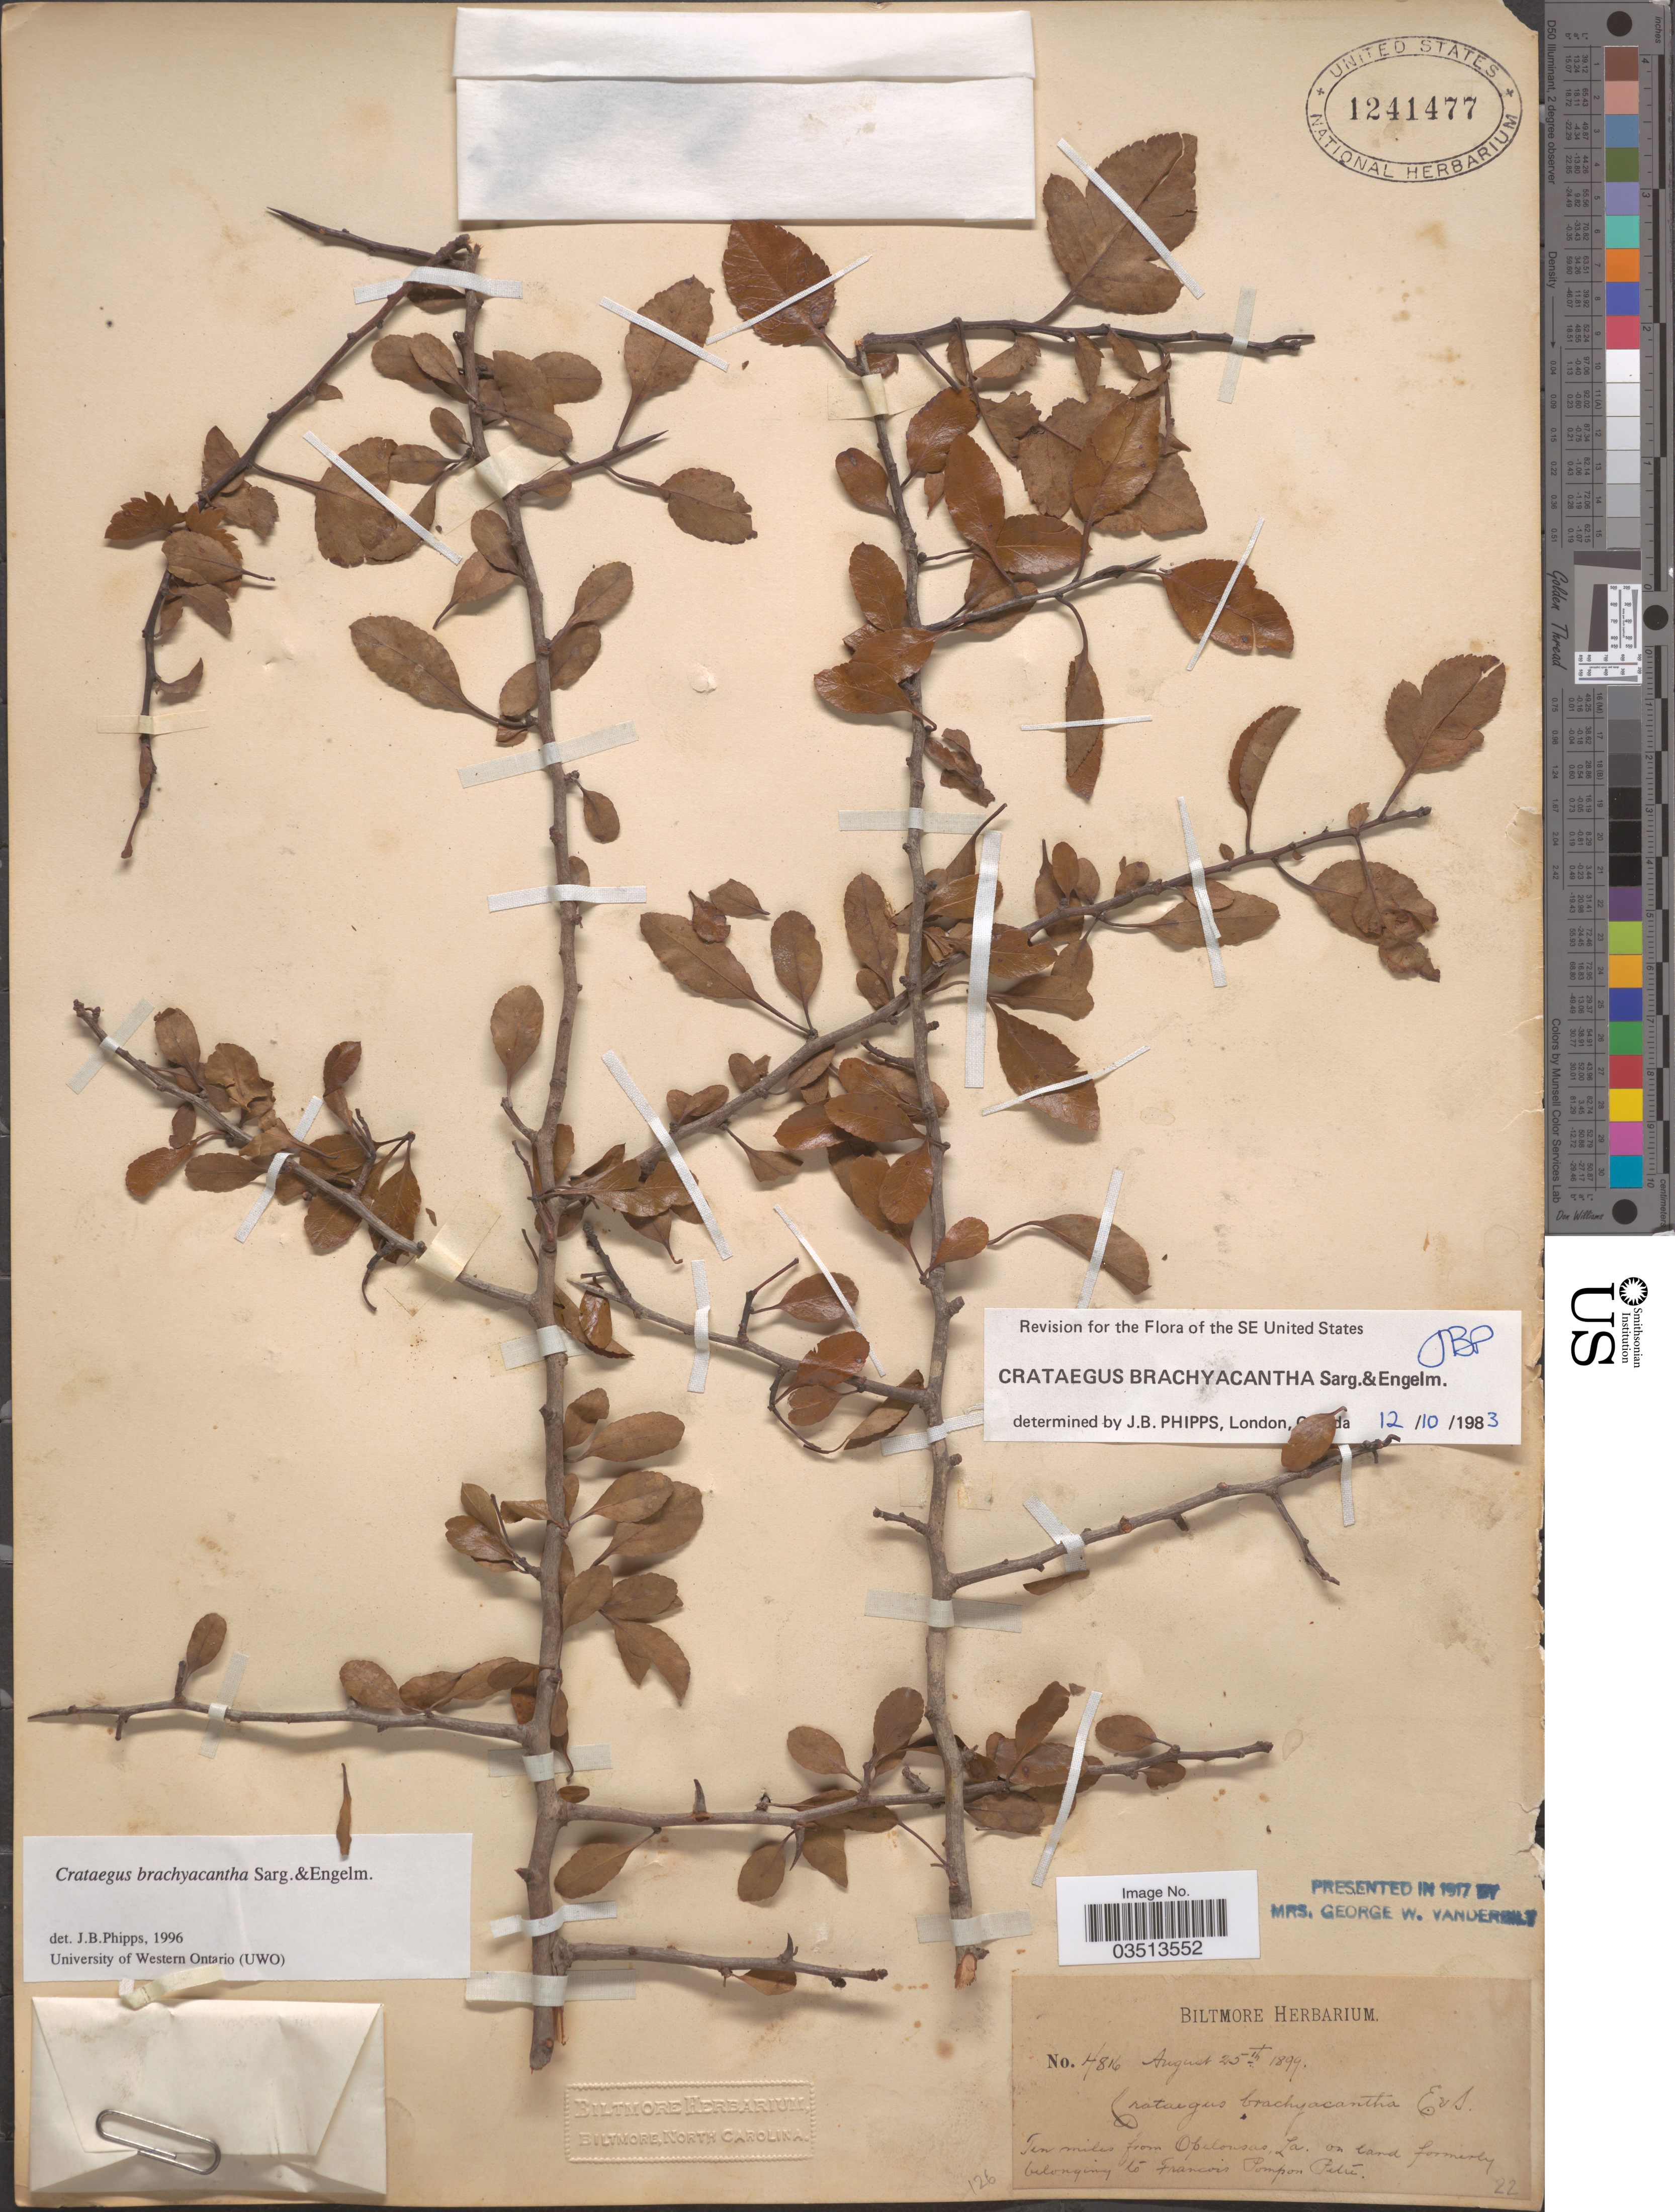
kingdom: Plantae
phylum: Tracheophyta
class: Magnoliopsida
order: Rosales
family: Rosaceae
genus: Crataegus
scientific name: Crataegus brachyacantha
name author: Sarg. & Engelm.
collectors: ex herb. Biltmore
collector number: H816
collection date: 1899-08-25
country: United States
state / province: Louisiana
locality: Ten miles from Opelousas. On land formerly belonging to Francois Pompon Petre.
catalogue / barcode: US 1241477